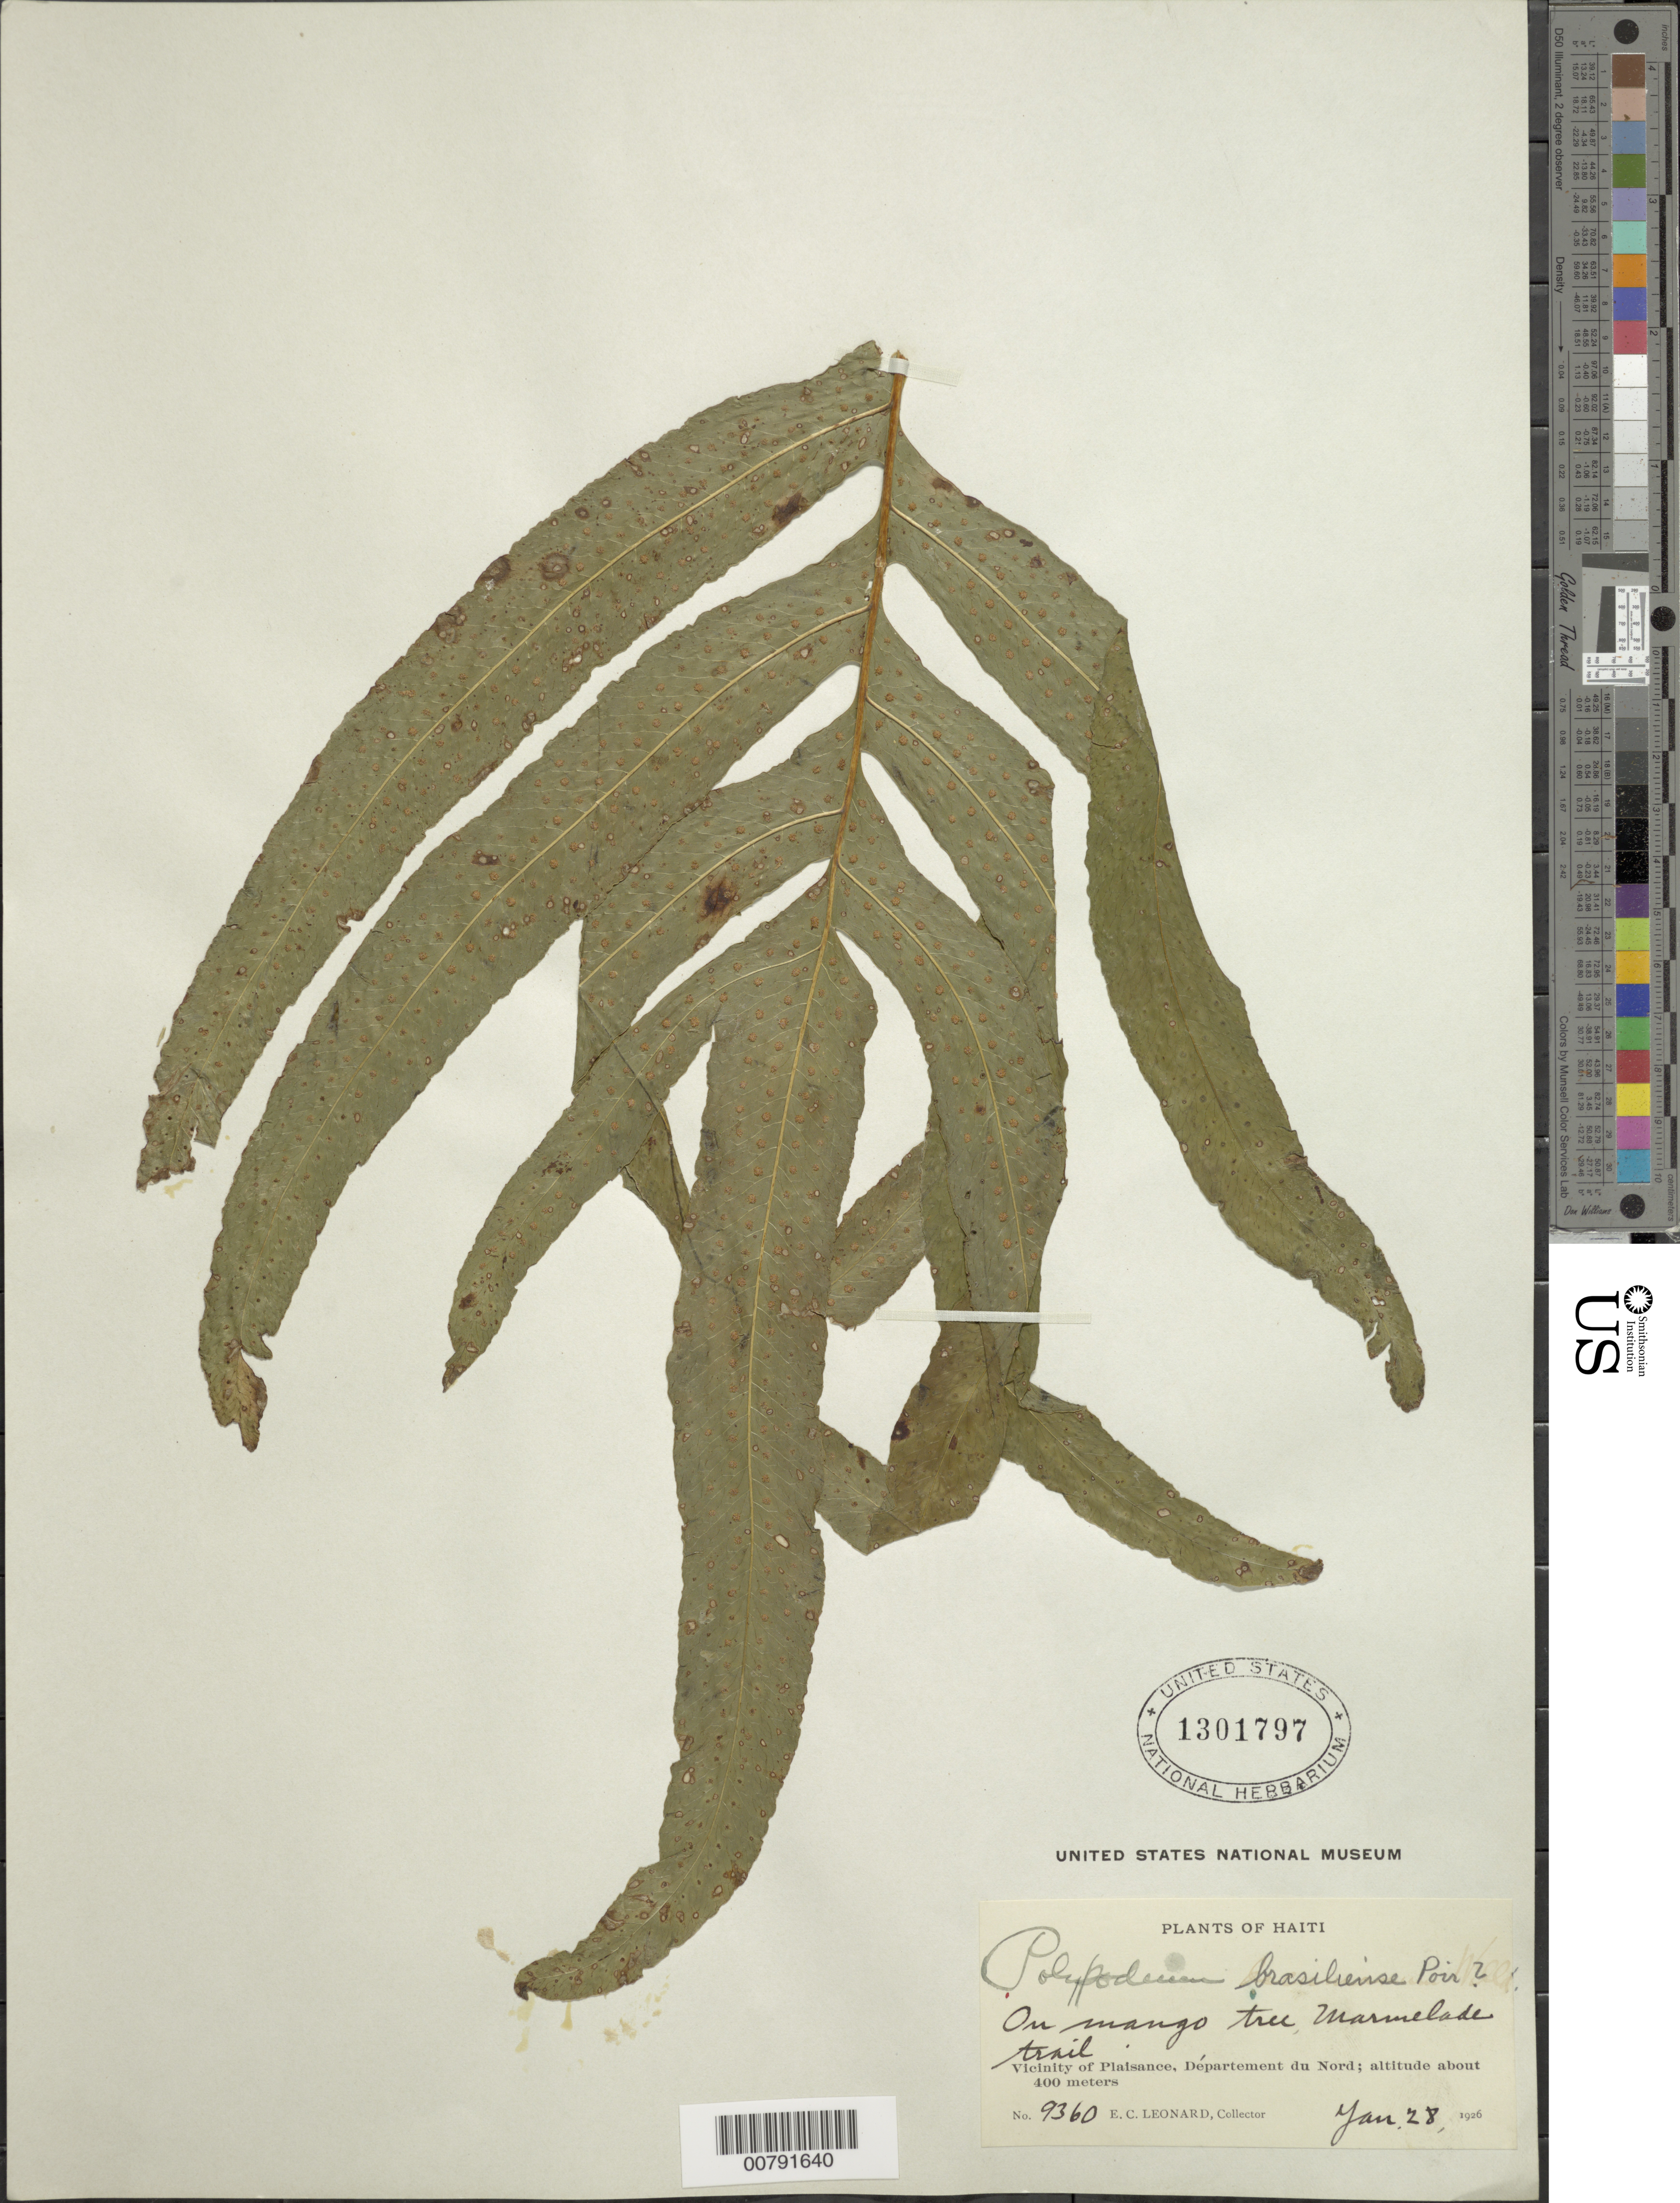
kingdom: Plantae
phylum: Tracheophyta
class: Polypodiopsida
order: Polypodiales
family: Polypodiaceae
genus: Serpocaulon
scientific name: Serpocaulon triseriale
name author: (Sw.) A.R. Sm.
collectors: E. C. Leonard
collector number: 9360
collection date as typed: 28 Jan 1926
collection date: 1926-01-28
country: Haiti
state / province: Nord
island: Hispaniola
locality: Plaisance vicinity, Marmelade trail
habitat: On Mango tree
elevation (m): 400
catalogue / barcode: US 1301797